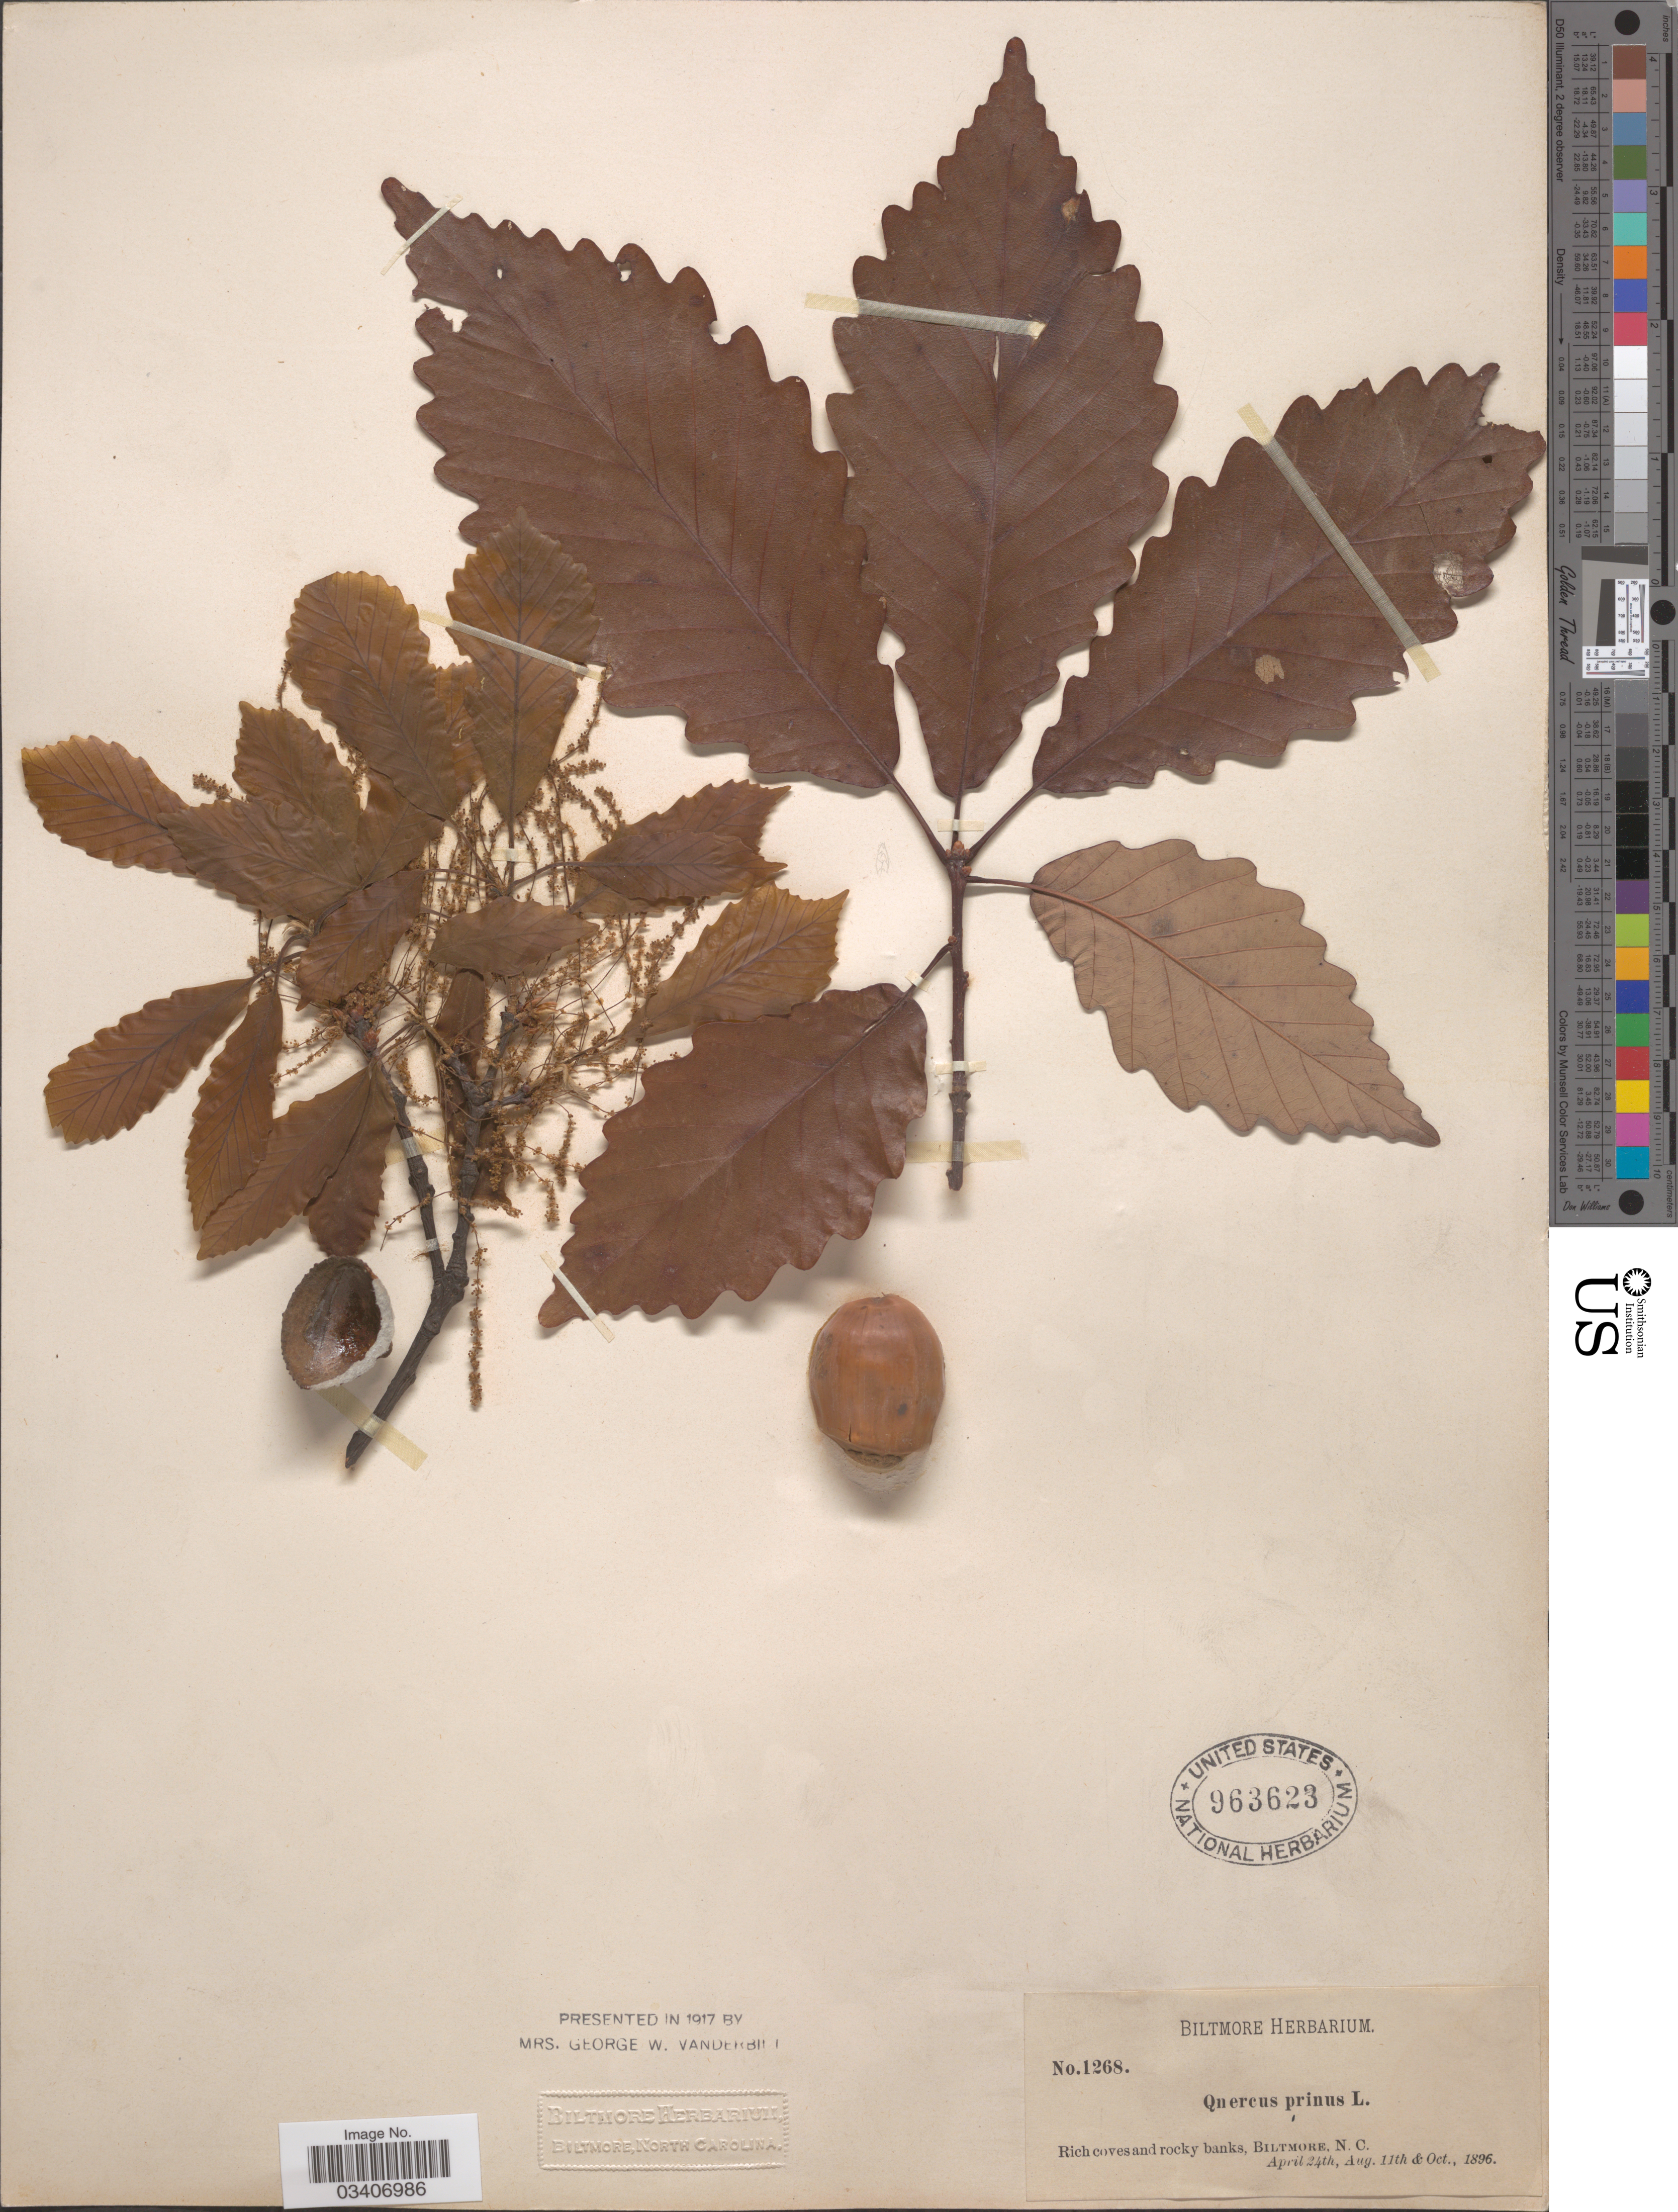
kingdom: Plantae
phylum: Tracheophyta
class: Magnoliopsida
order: Fagales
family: Fagaceae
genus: Quercus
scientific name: Quercus montana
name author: Willd.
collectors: ex herb. Biltmore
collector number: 1268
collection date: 1896-04-24/1896-10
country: United States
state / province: North Carolina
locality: Biltmore.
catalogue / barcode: US 963623